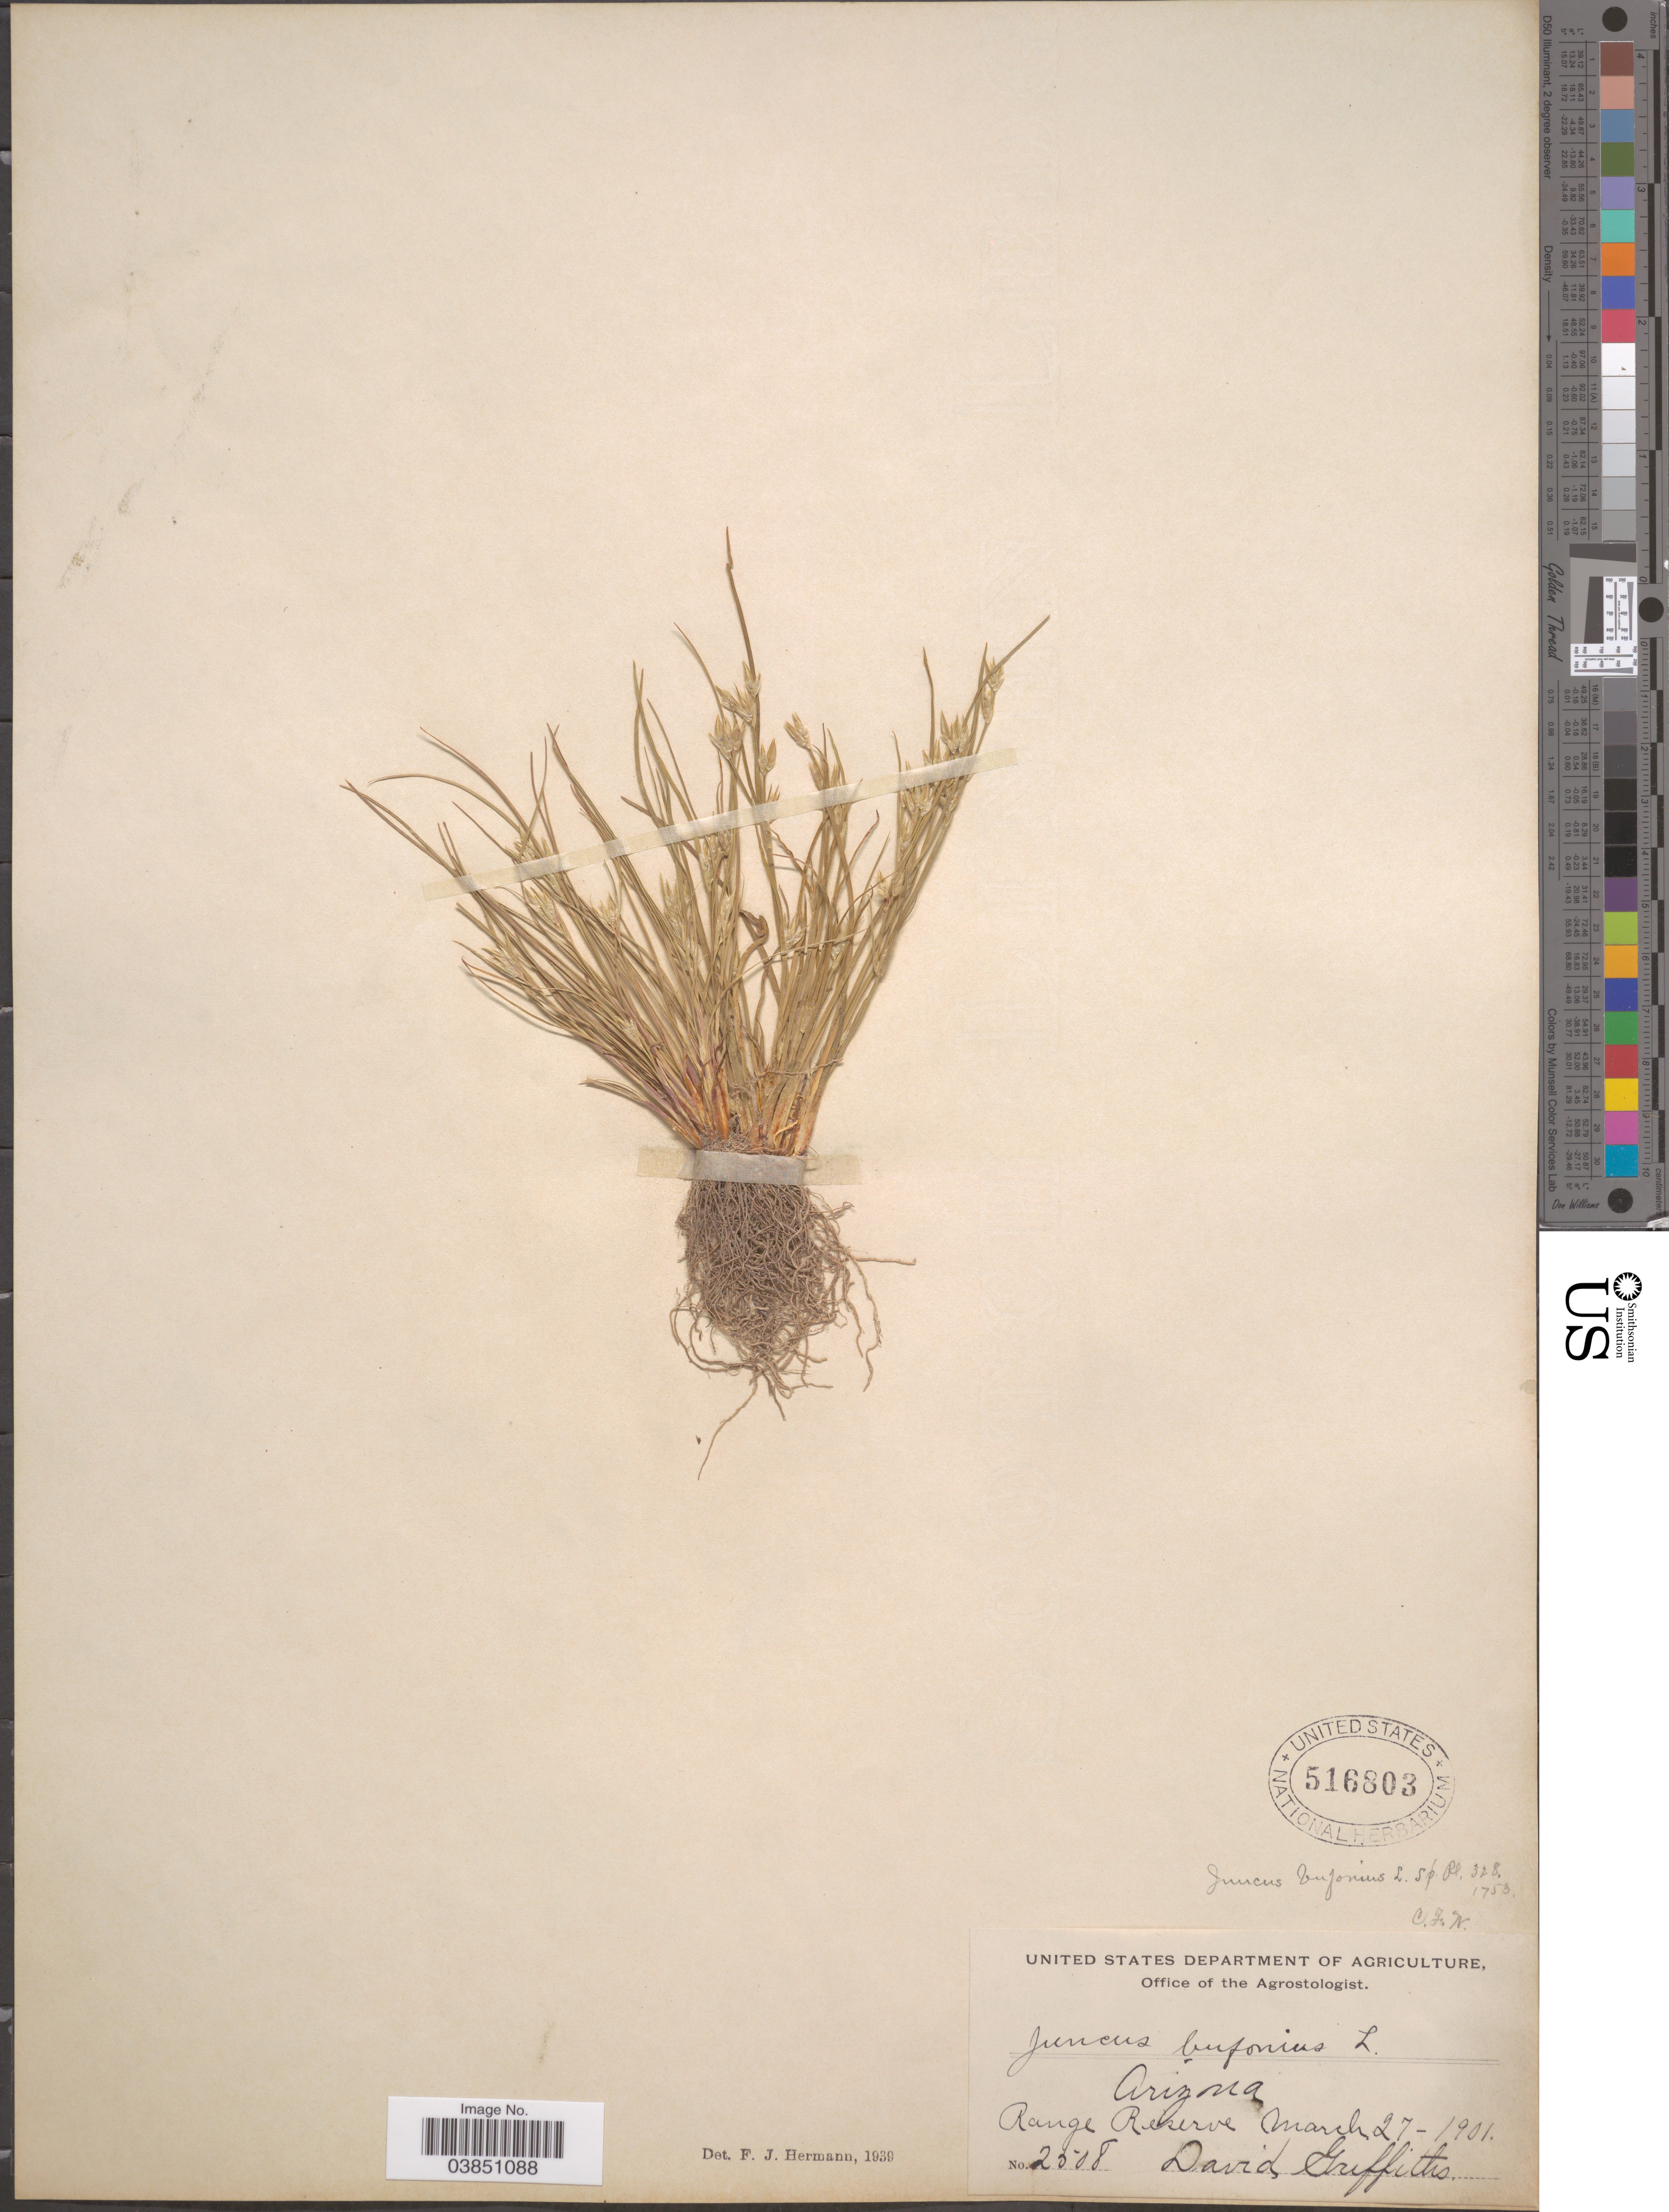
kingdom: Plantae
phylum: Tracheophyta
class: Liliopsida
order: Poales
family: Juncaceae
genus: Juncus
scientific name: Juncus bufonius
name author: L.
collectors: D. Griffiths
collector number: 2508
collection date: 1901-03-27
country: United States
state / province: Arizona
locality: Range Reserve.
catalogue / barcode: US 516803